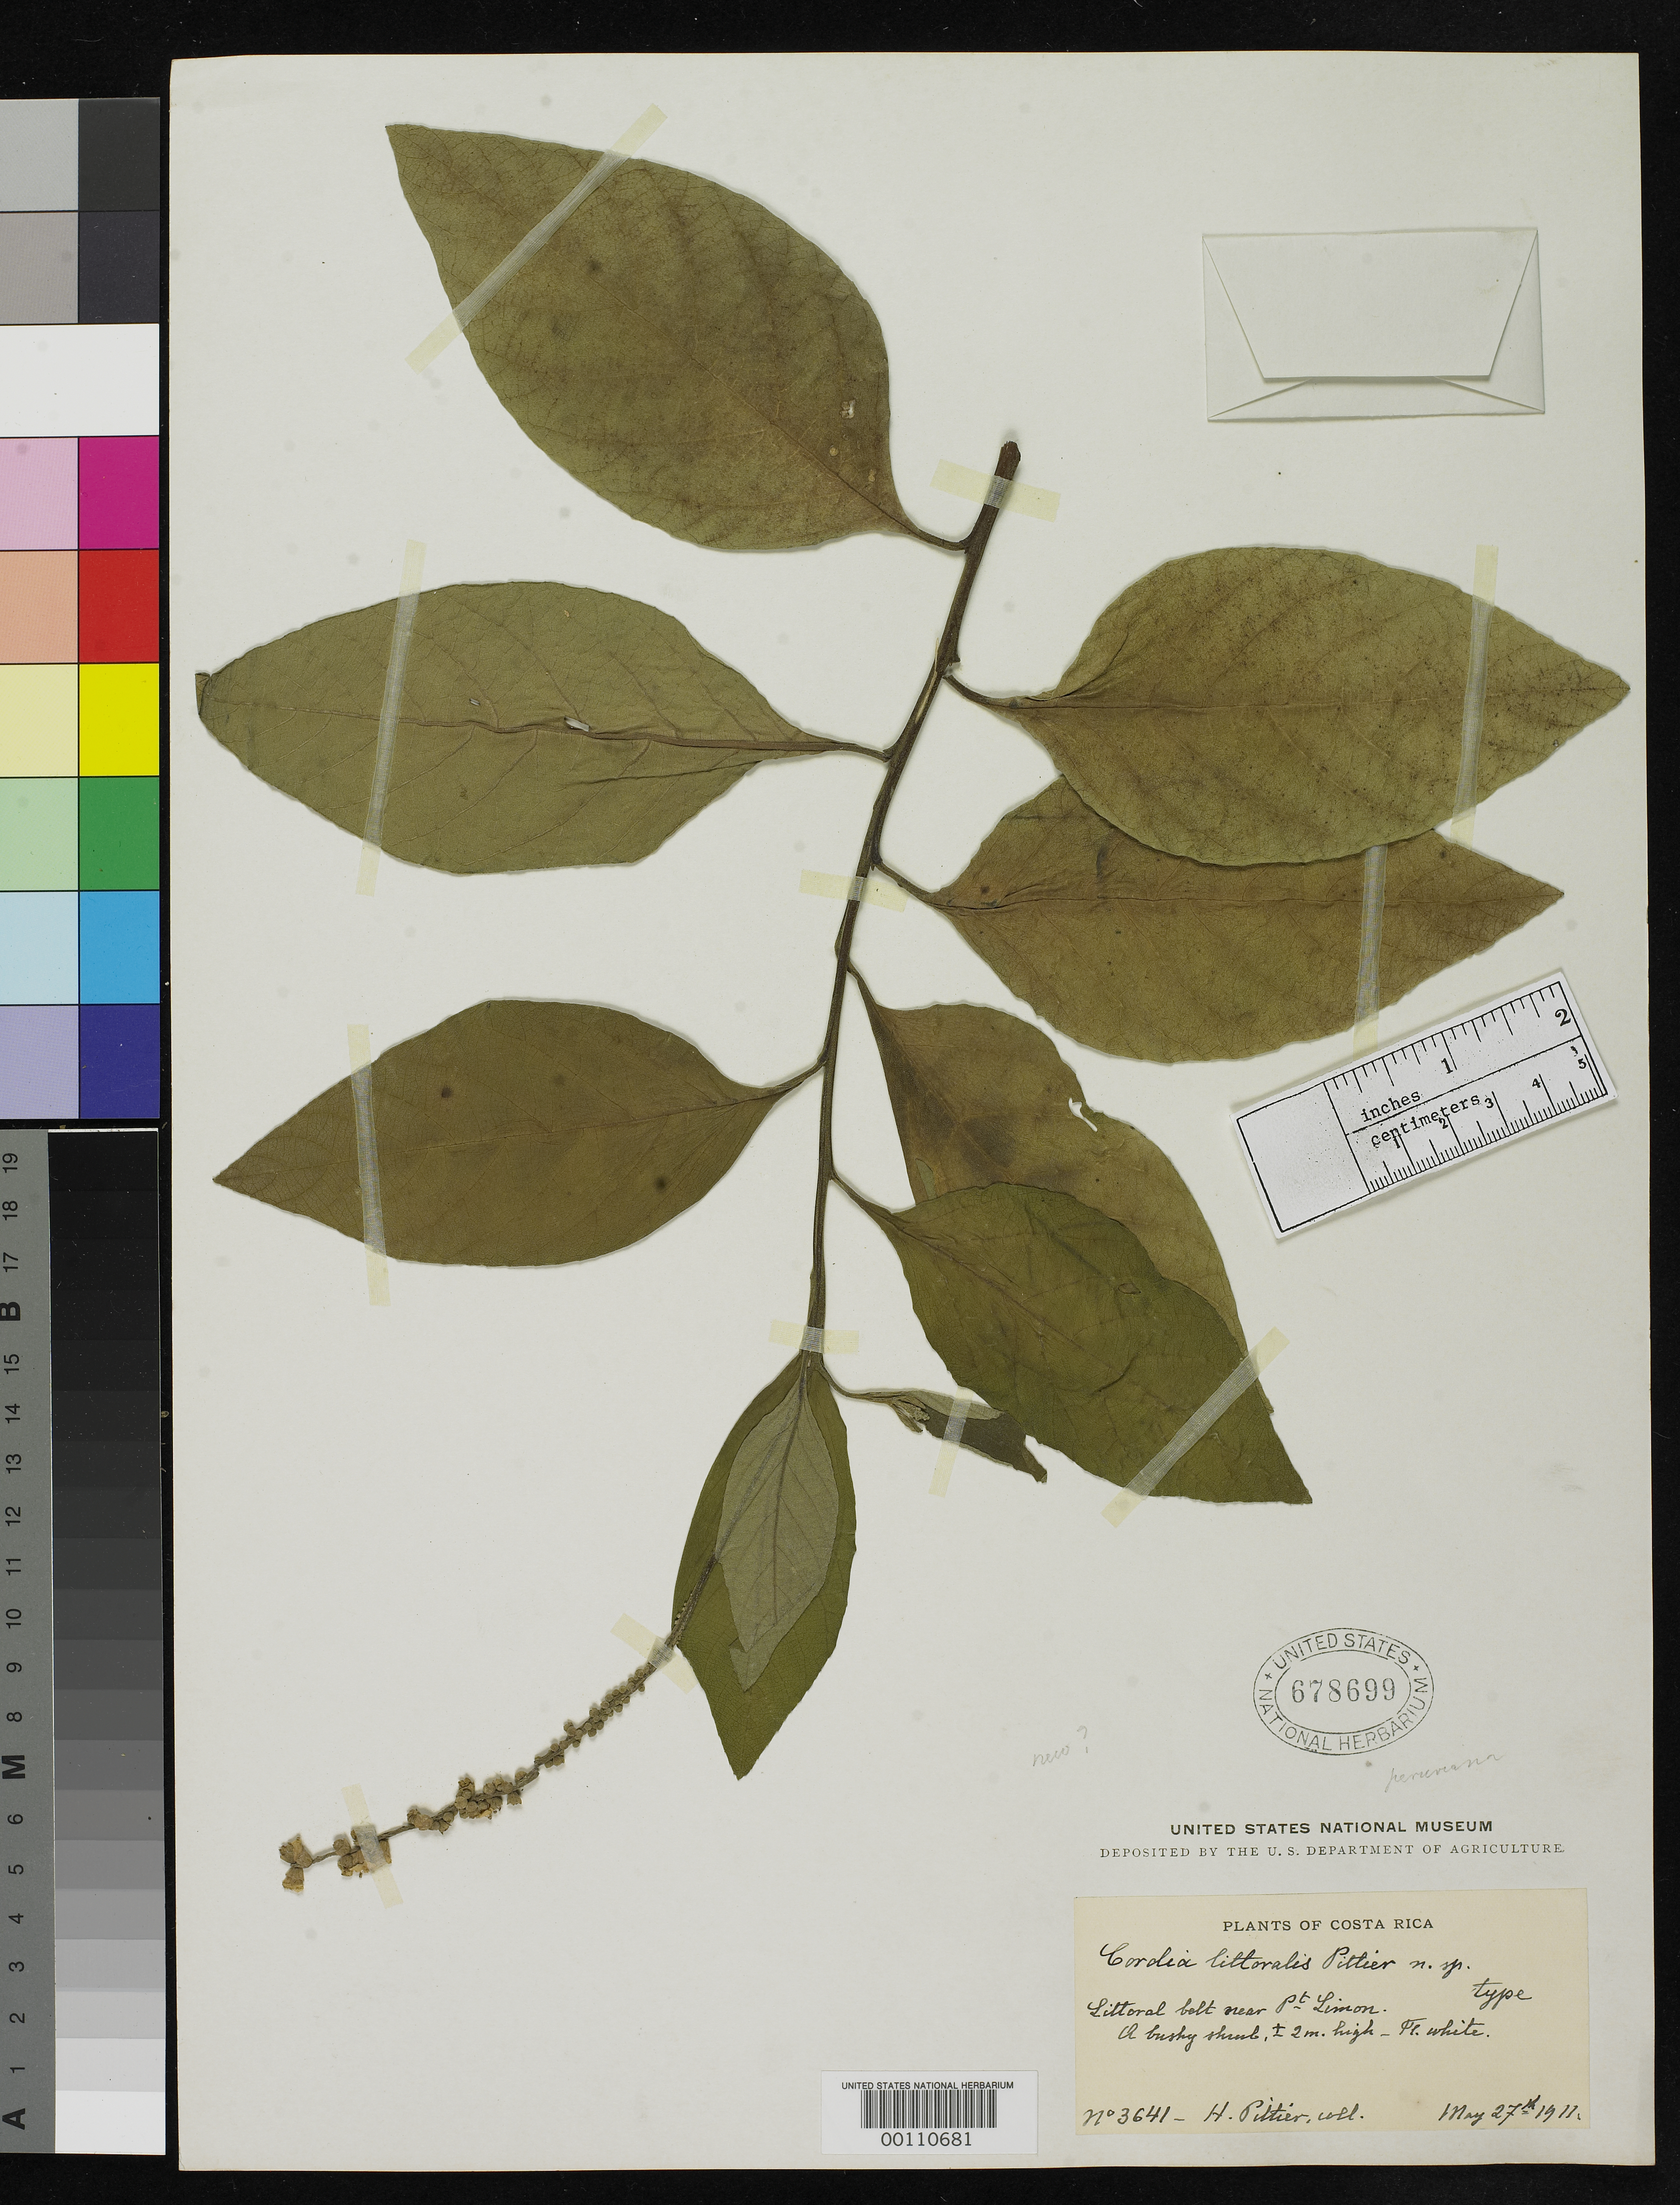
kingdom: Plantae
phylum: Tracheophyta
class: Magnoliopsida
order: Boraginales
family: Cordiaceae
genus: Cordia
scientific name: Cordia littoralis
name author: Pittier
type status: Holotype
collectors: H. F. Pittier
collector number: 3641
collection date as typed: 27 May 1911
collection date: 1911-05-27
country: Costa Rica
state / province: Limón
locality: Puerto Limon.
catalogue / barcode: US 678699